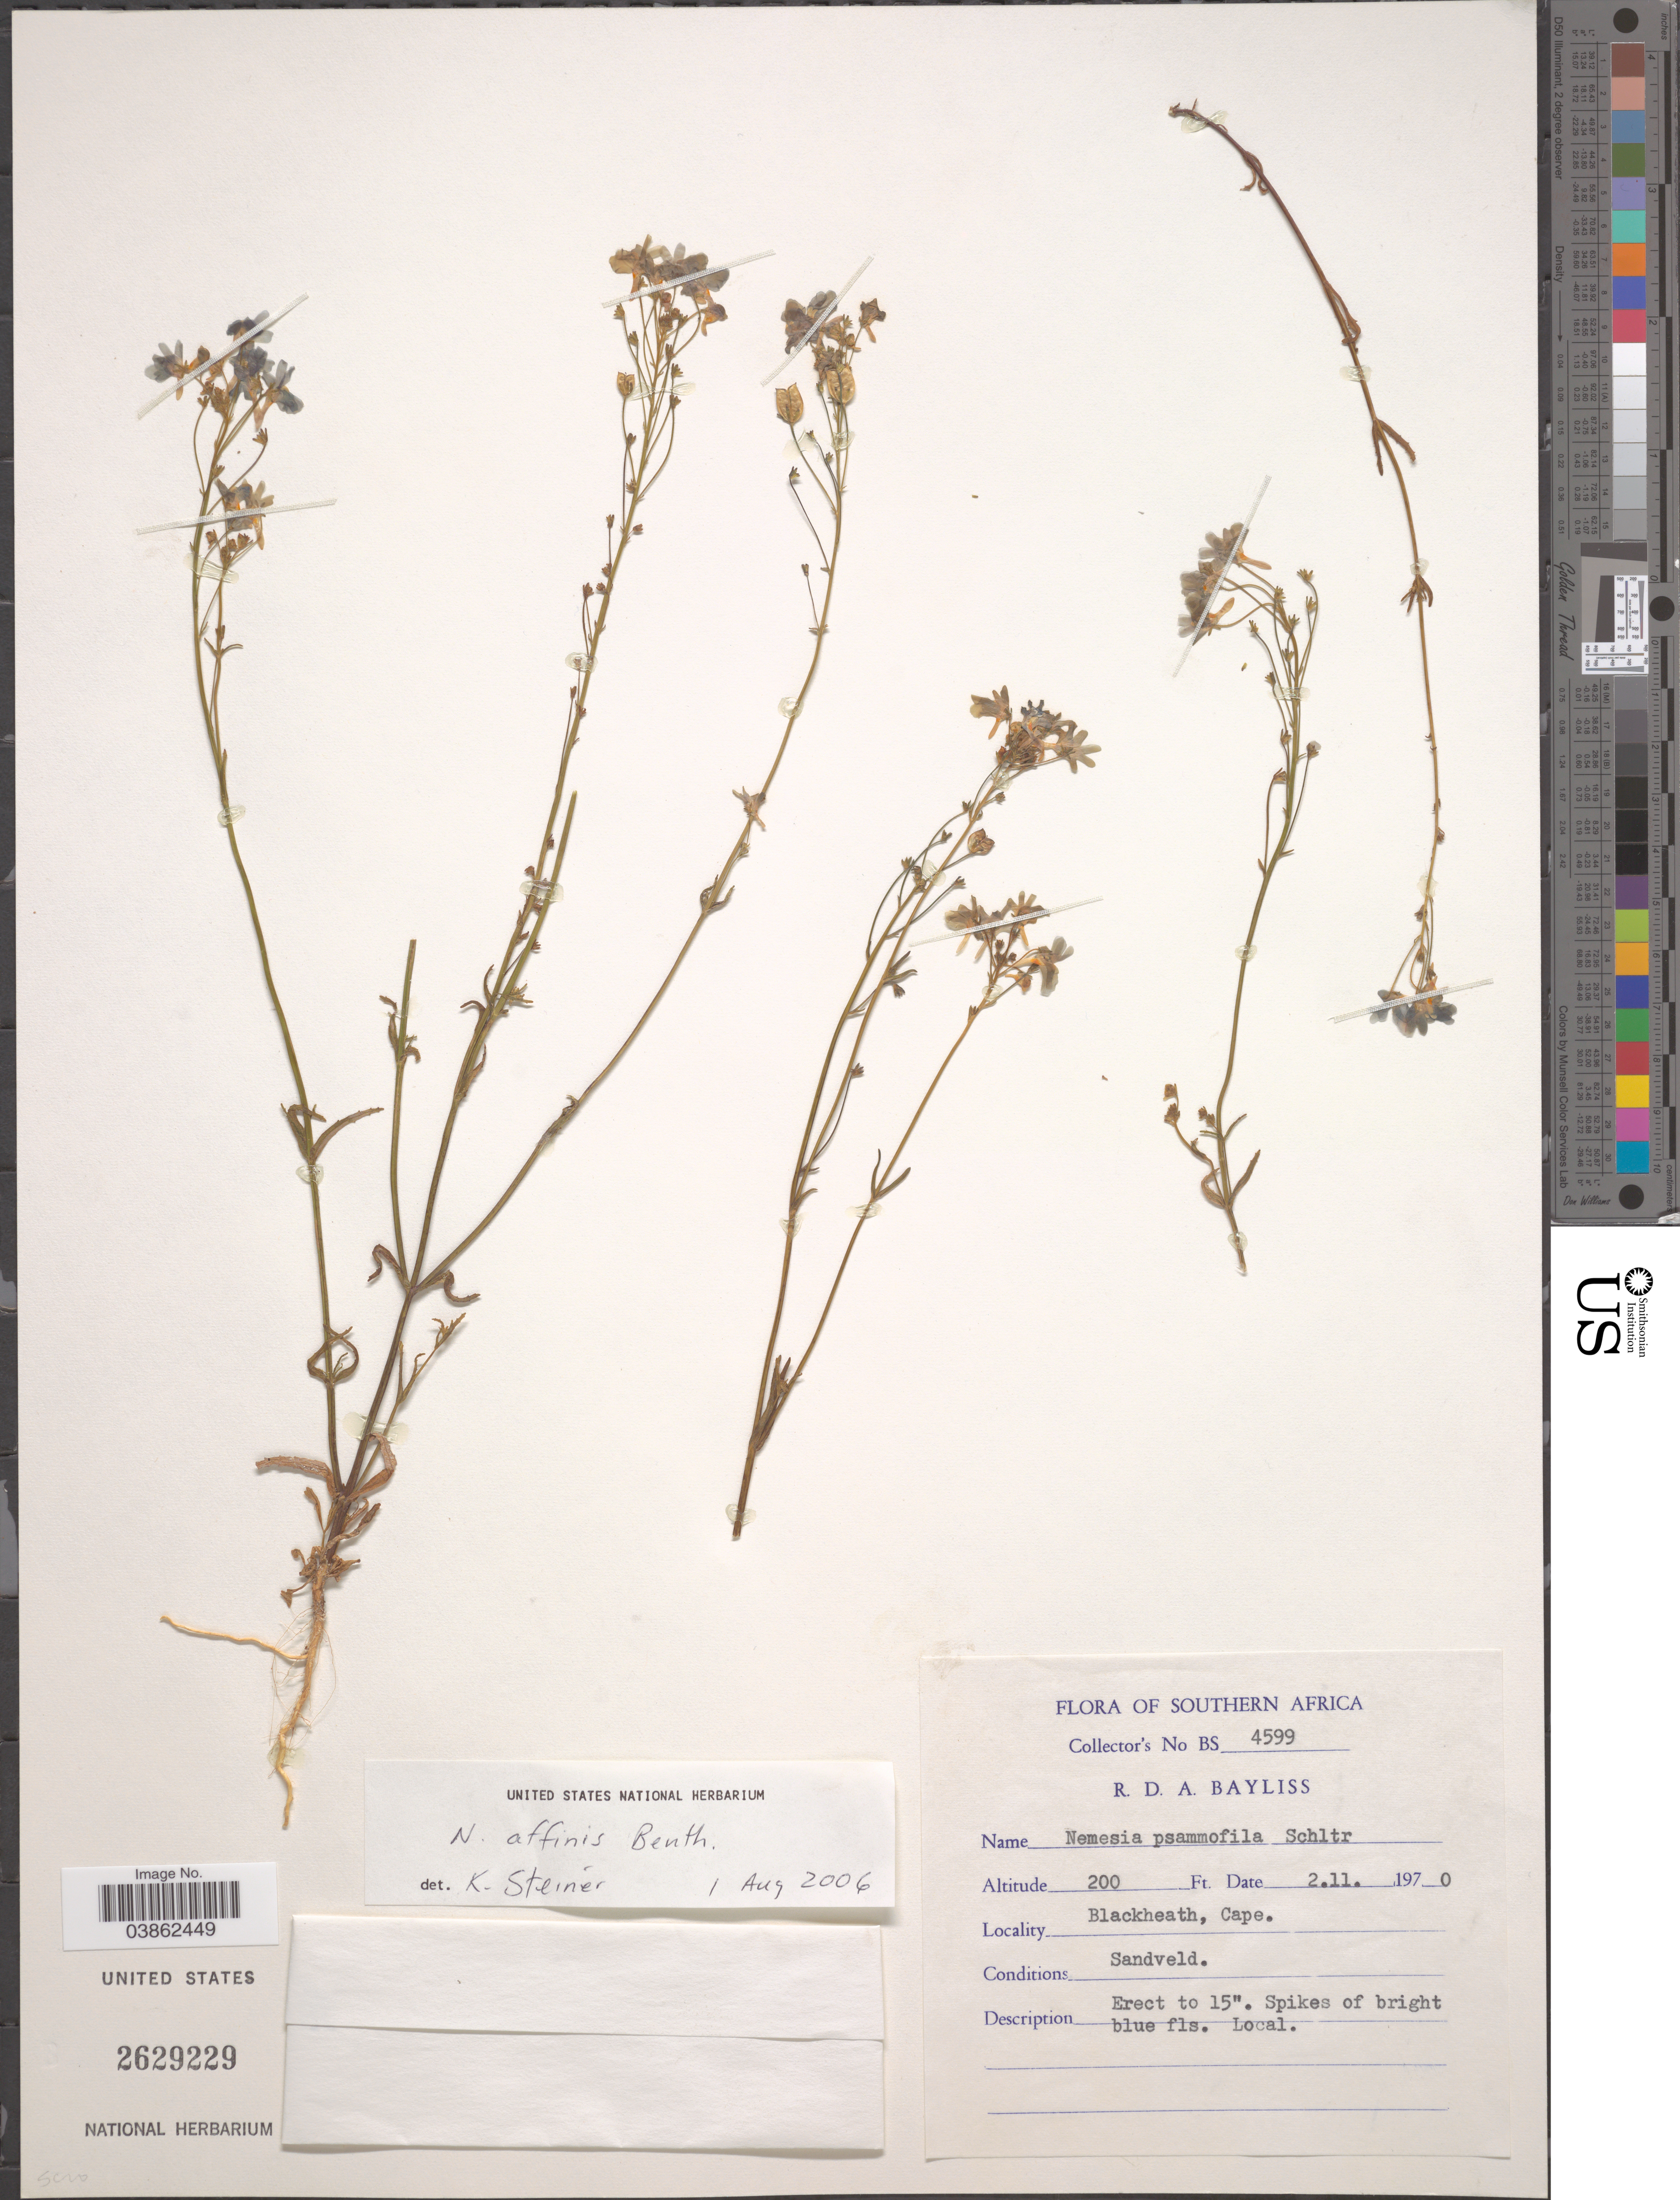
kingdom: Plantae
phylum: Tracheophyta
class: Magnoliopsida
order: Lamiales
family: Scrophulariaceae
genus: Nemesia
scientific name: Nemesia affinis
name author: Benth.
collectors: R. Bayliss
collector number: BS4599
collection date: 1970-11-02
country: South Africa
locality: Southern Cape. Blackheath, Cape.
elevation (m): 61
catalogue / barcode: US 2629229